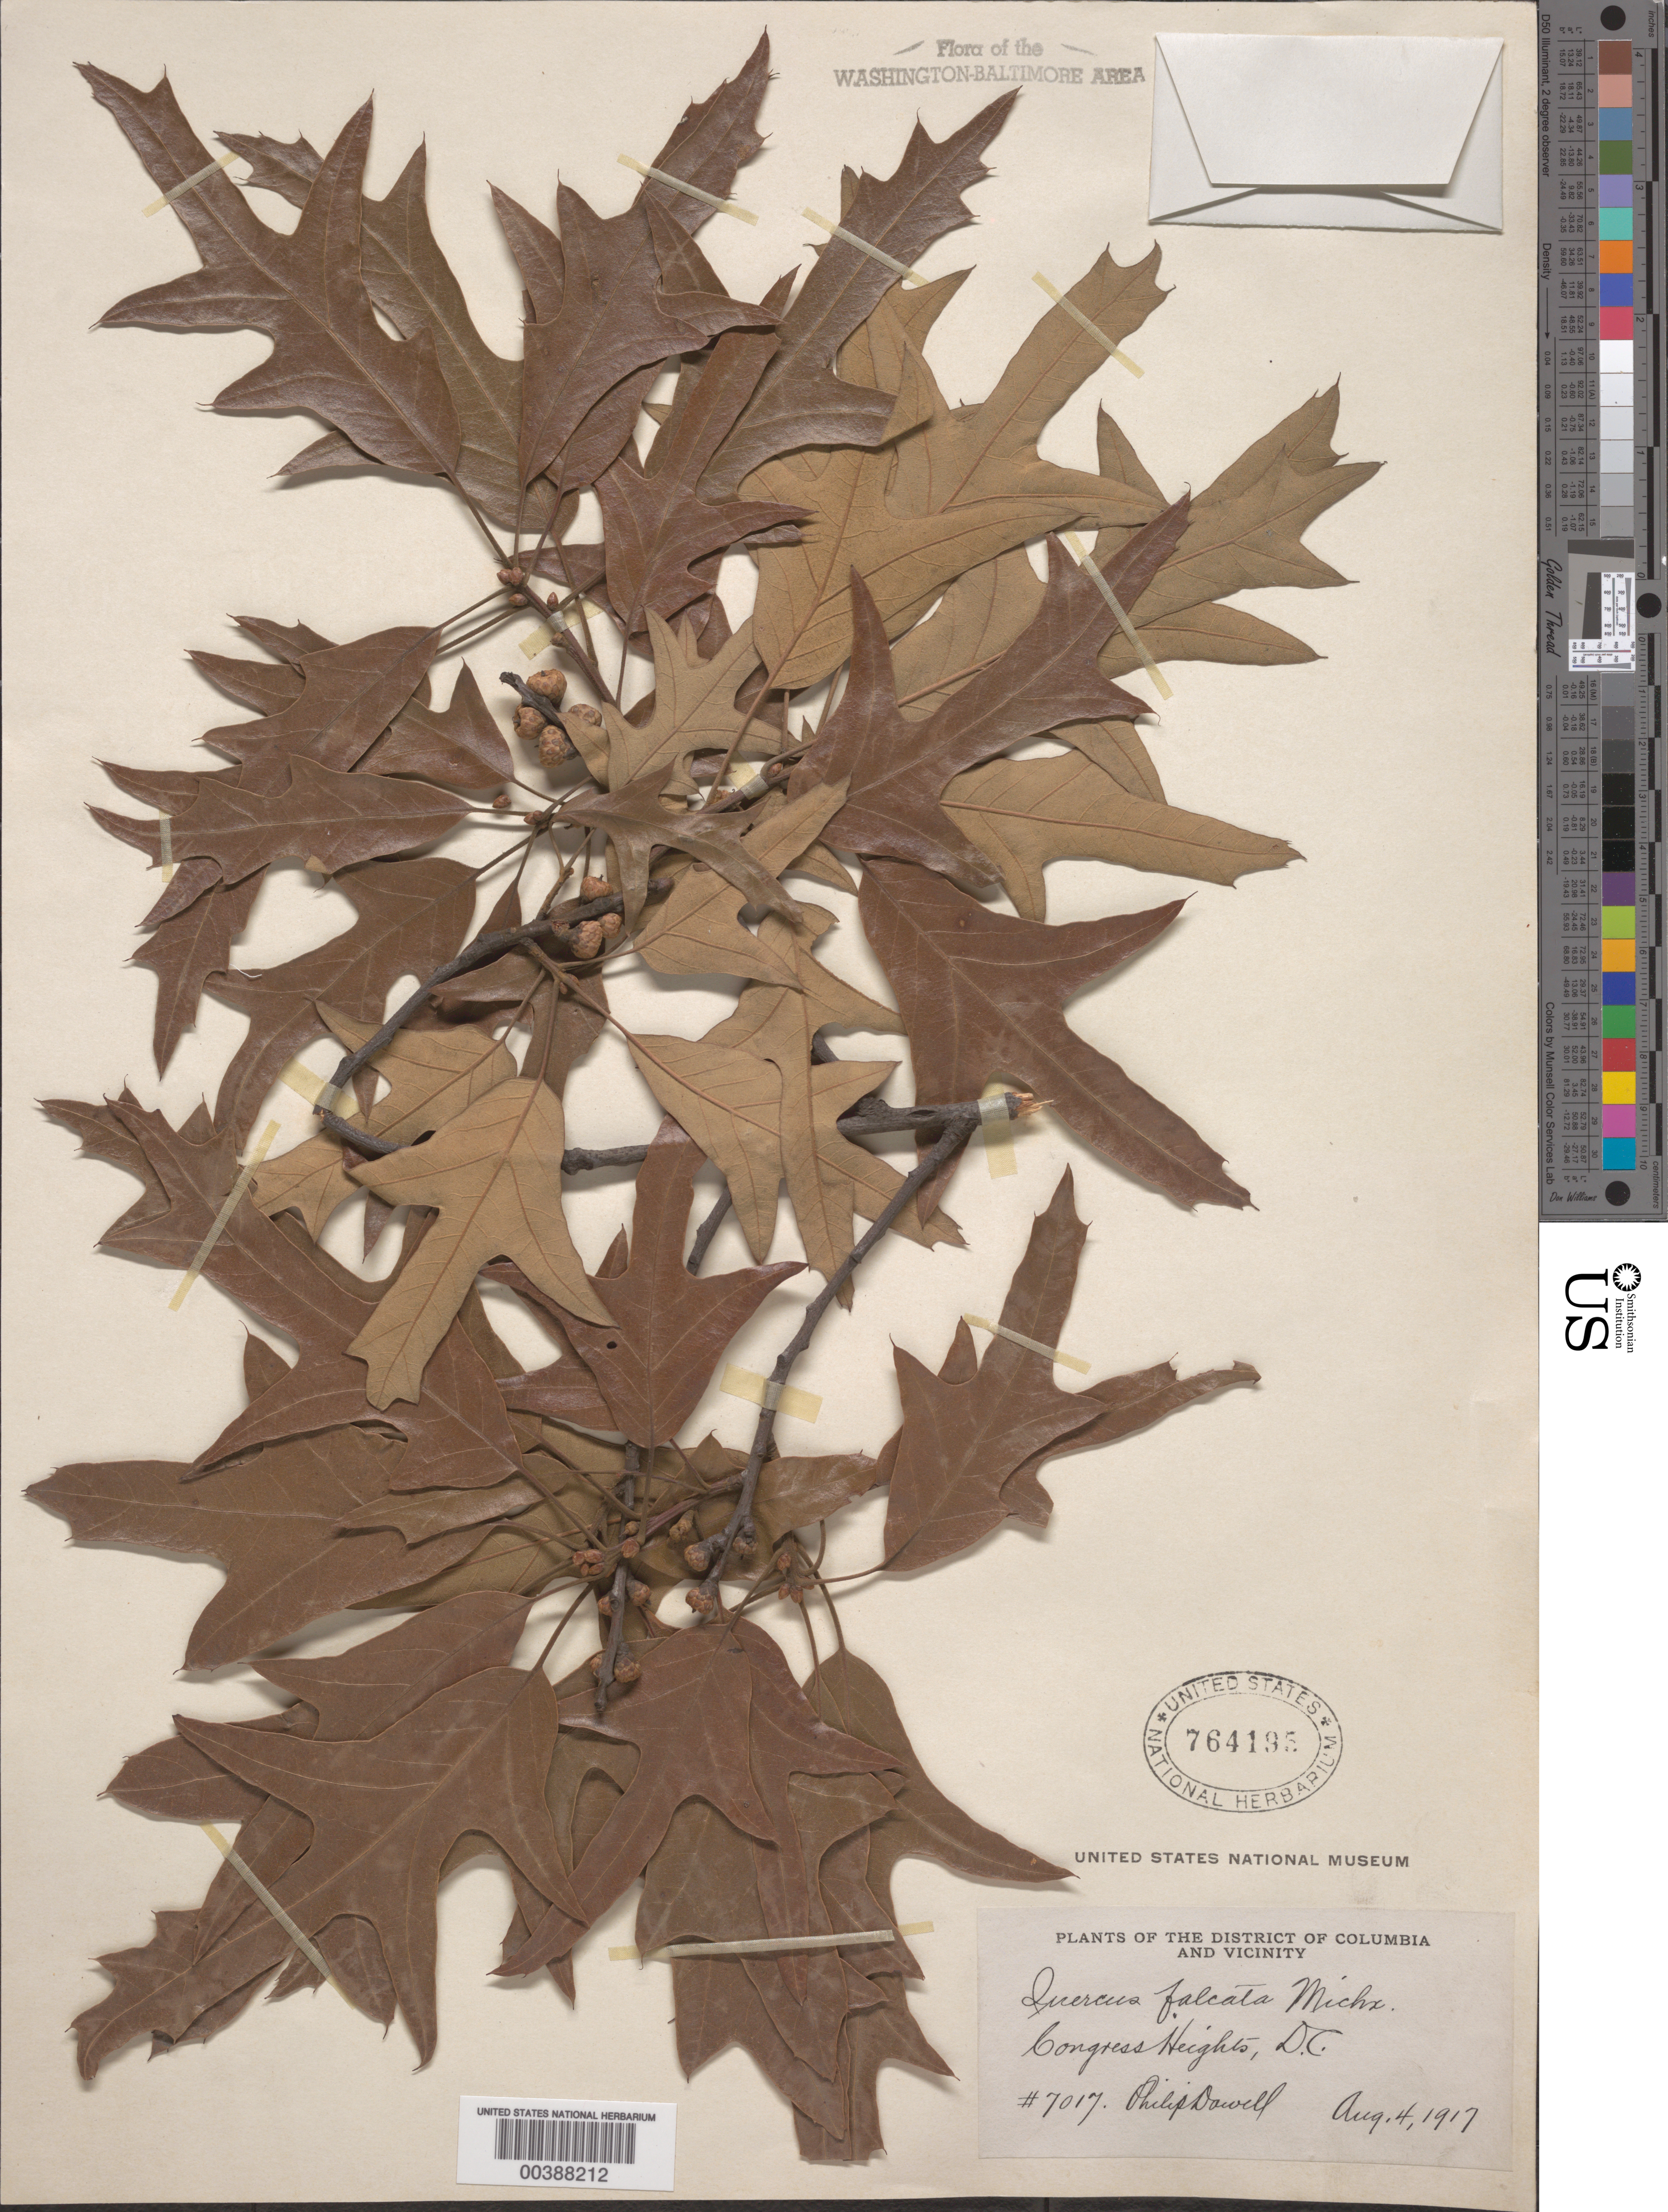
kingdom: Plantae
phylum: Tracheophyta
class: Magnoliopsida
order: Fagales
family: Fagaceae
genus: Quercus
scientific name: Quercus falcata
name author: Michx.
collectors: P. Dowell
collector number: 7017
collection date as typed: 04 Aug 1917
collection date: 1917-08-04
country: United States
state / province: District of Columbia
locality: Congress Heights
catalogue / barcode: US 764195